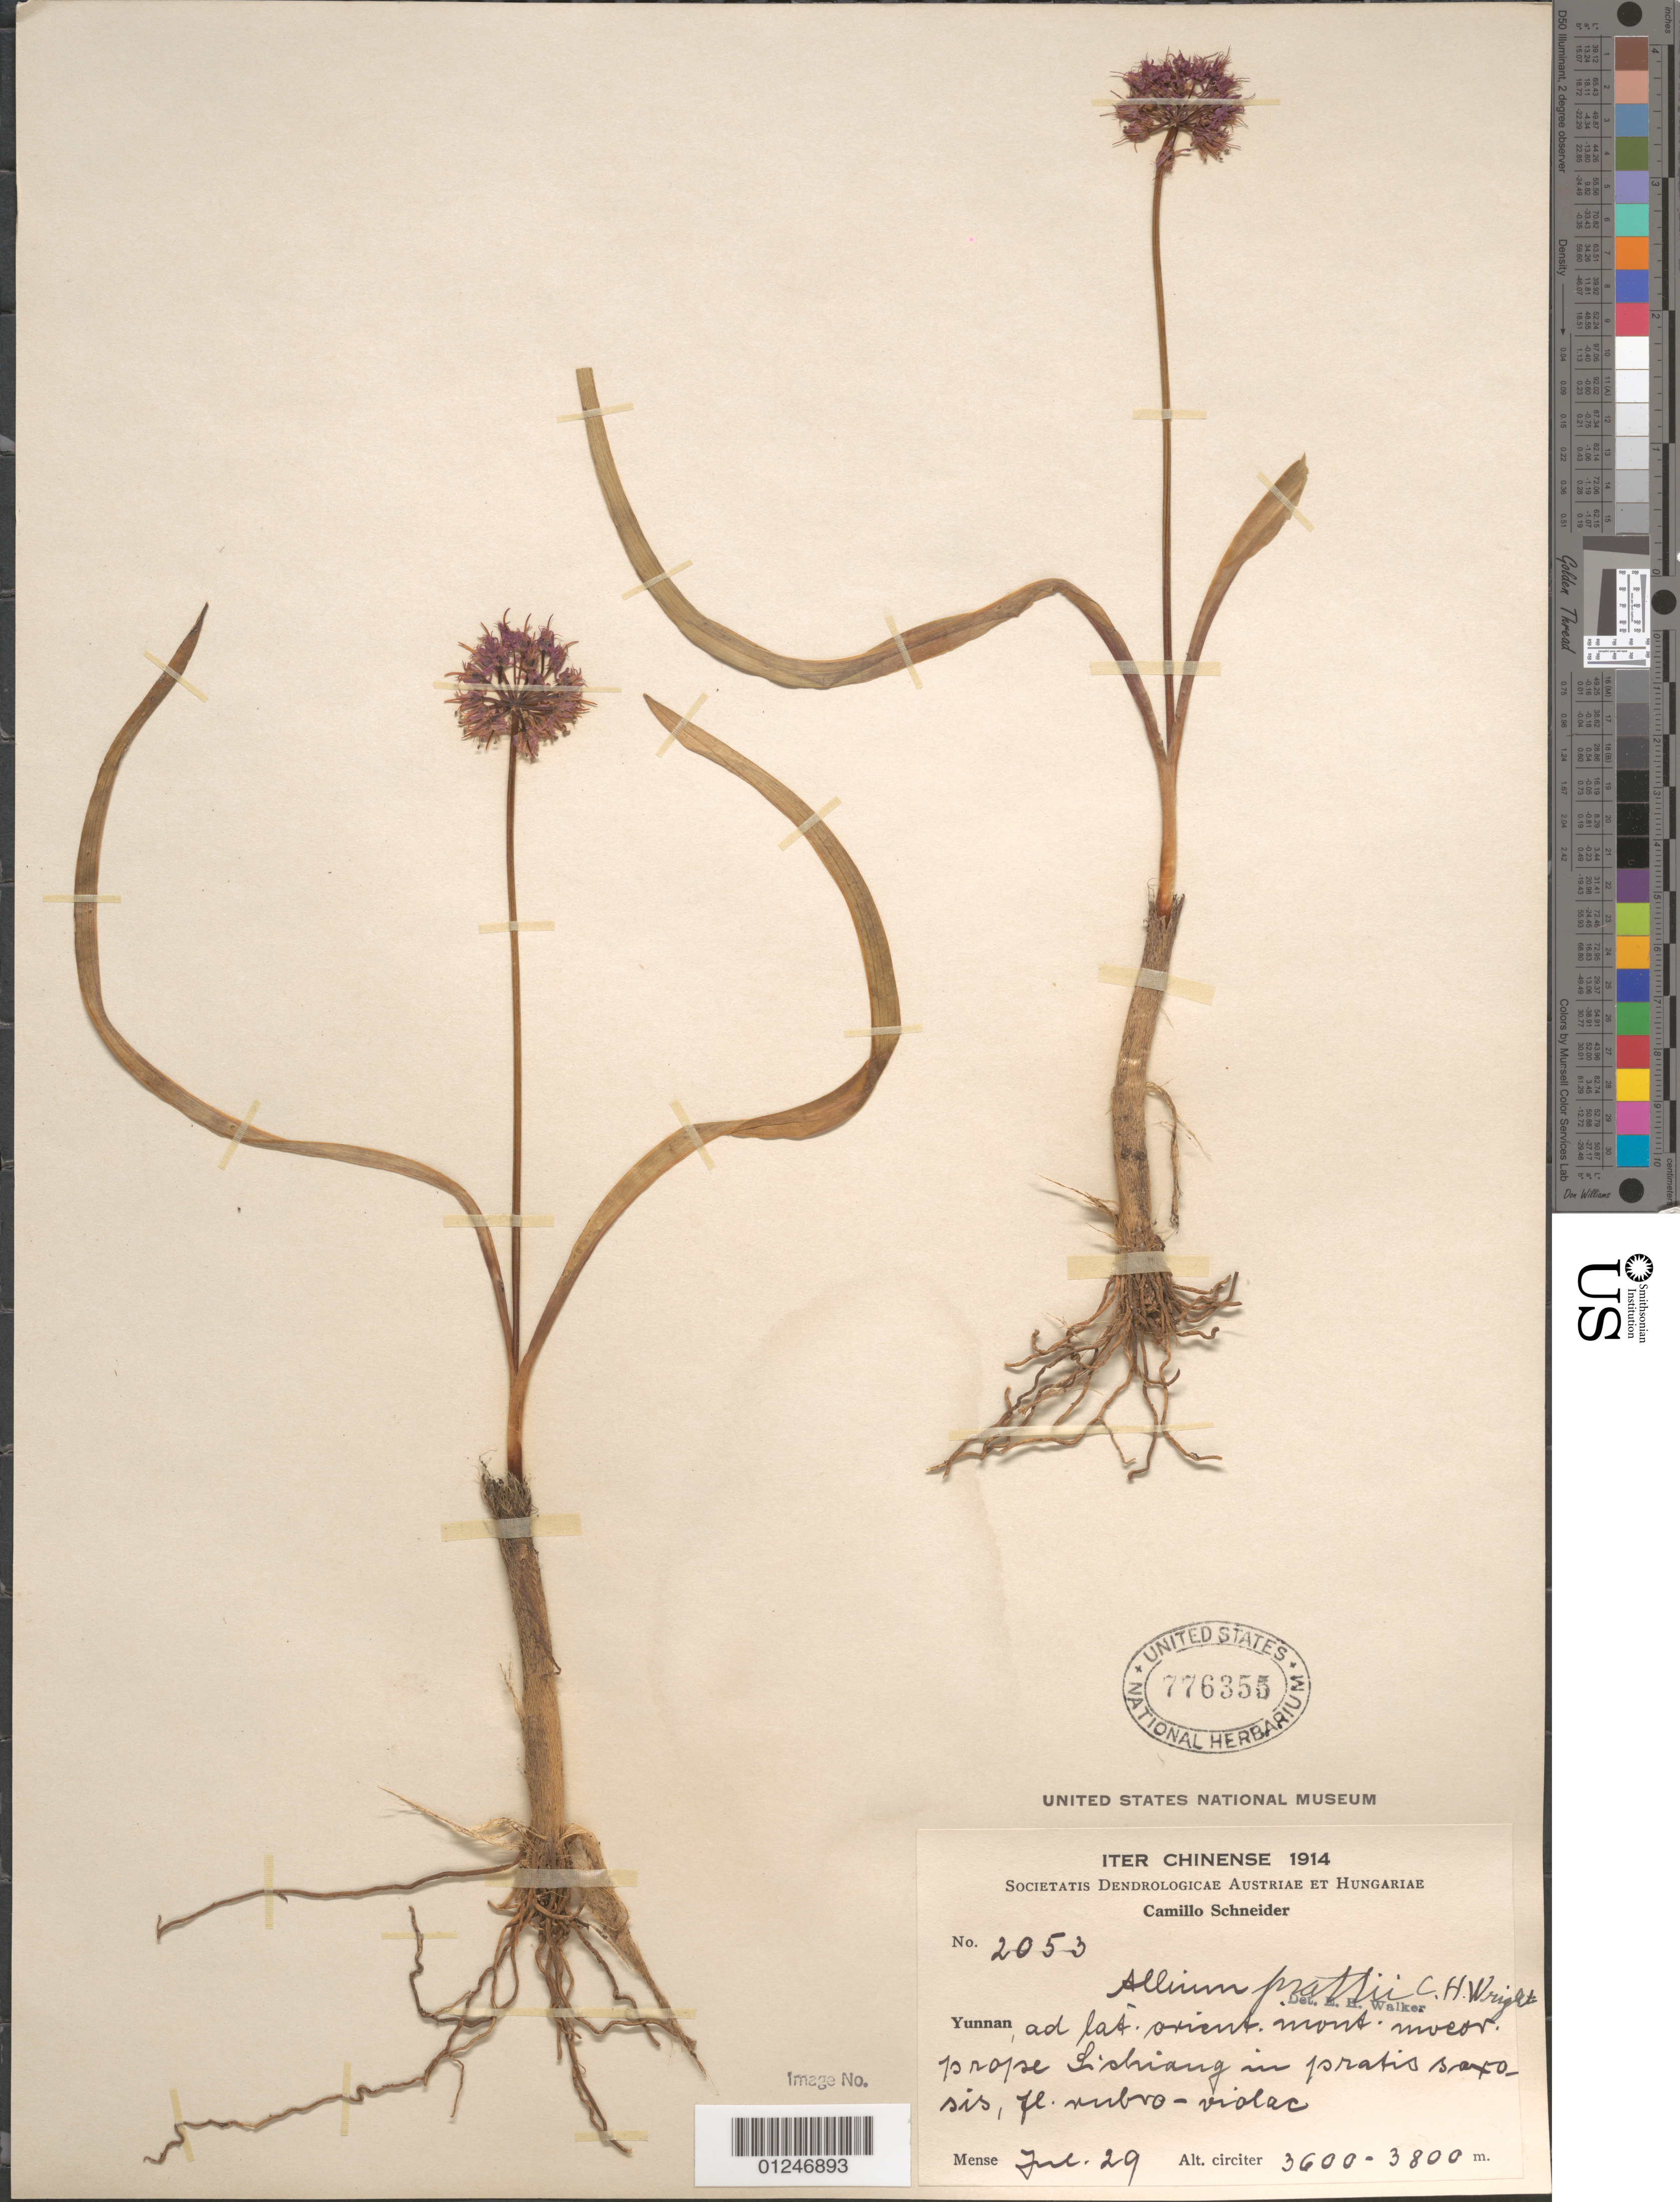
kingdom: Plantae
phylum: Tracheophyta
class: Liliopsida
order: Asparagales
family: Amaryllidaceae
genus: Allium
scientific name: Allium prattii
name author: C.H. Wright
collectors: C. Schneider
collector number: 2053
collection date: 1914-06-29 or 1914-07-29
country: China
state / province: Yunnan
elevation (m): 3600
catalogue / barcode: US 776355